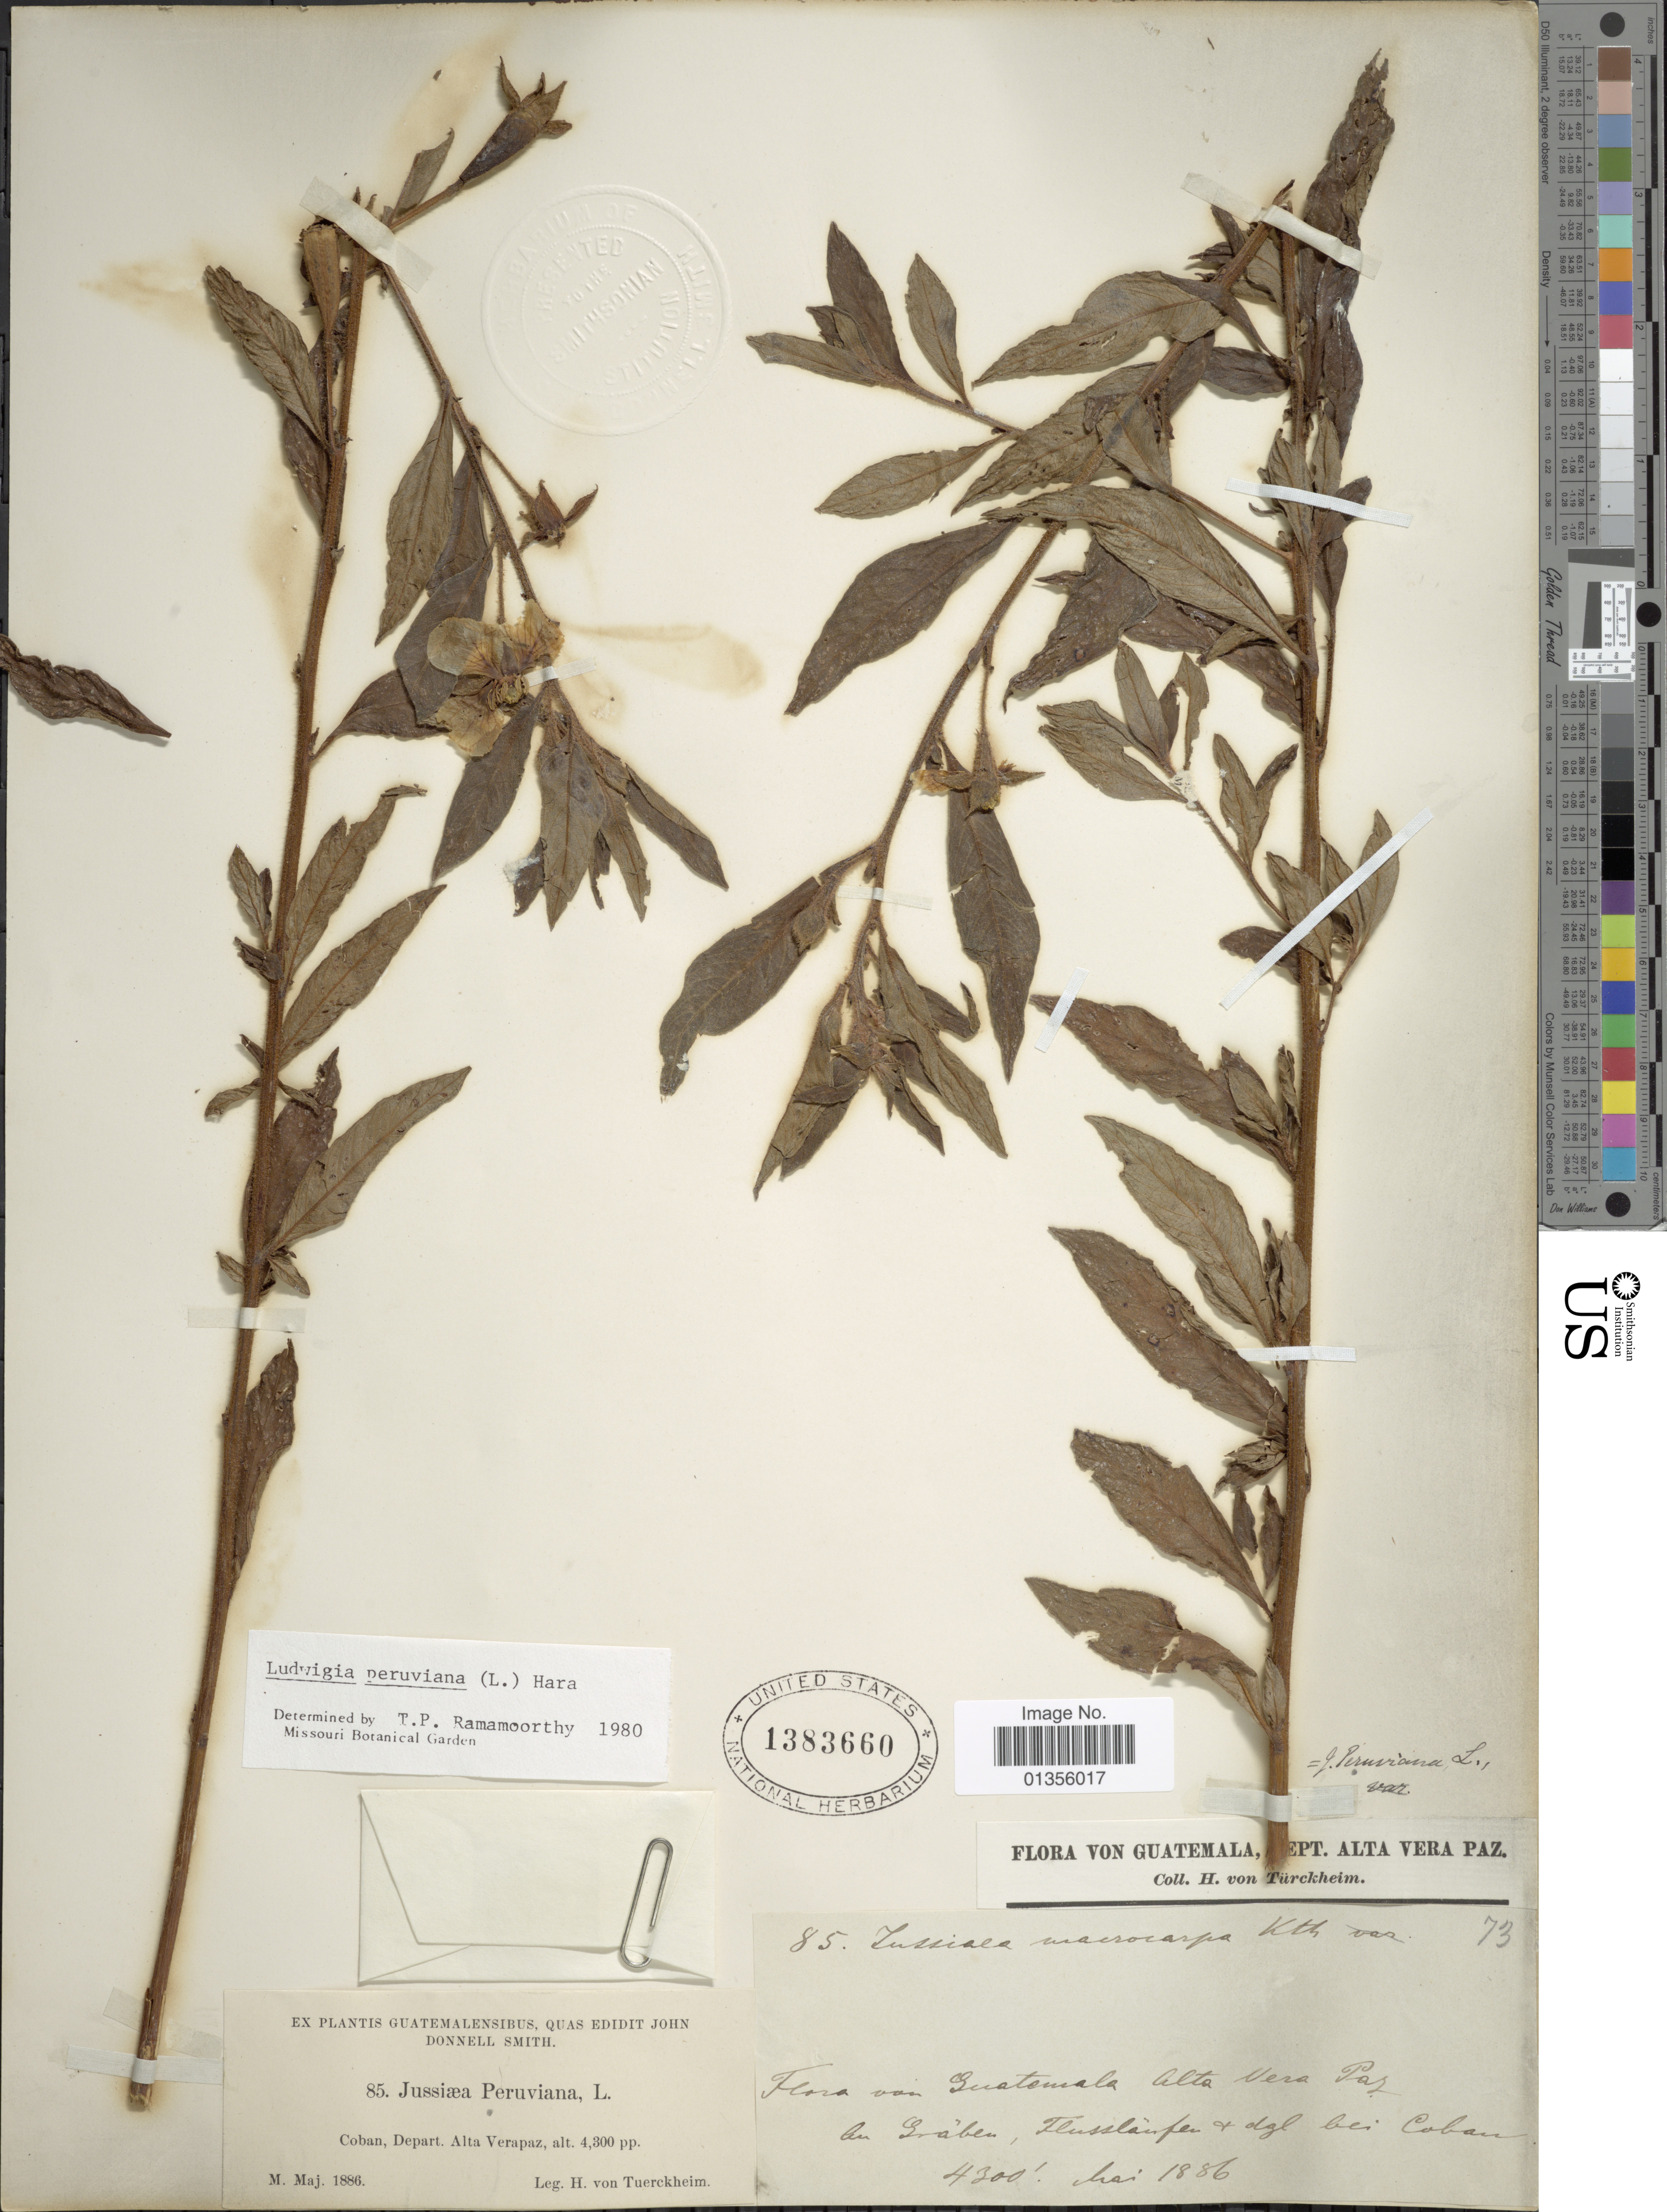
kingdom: Plantae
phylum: Tracheophyta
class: Magnoliopsida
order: Myrtales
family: Onagraceae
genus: Ludwigia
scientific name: Ludwigia peruviana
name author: (L.) H. Hara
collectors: H. von Tuerckheim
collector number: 85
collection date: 1886-05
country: Guatemala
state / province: Alta Verapaz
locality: Coban, Depart. Alta Verapaz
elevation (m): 1311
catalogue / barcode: US 1383660